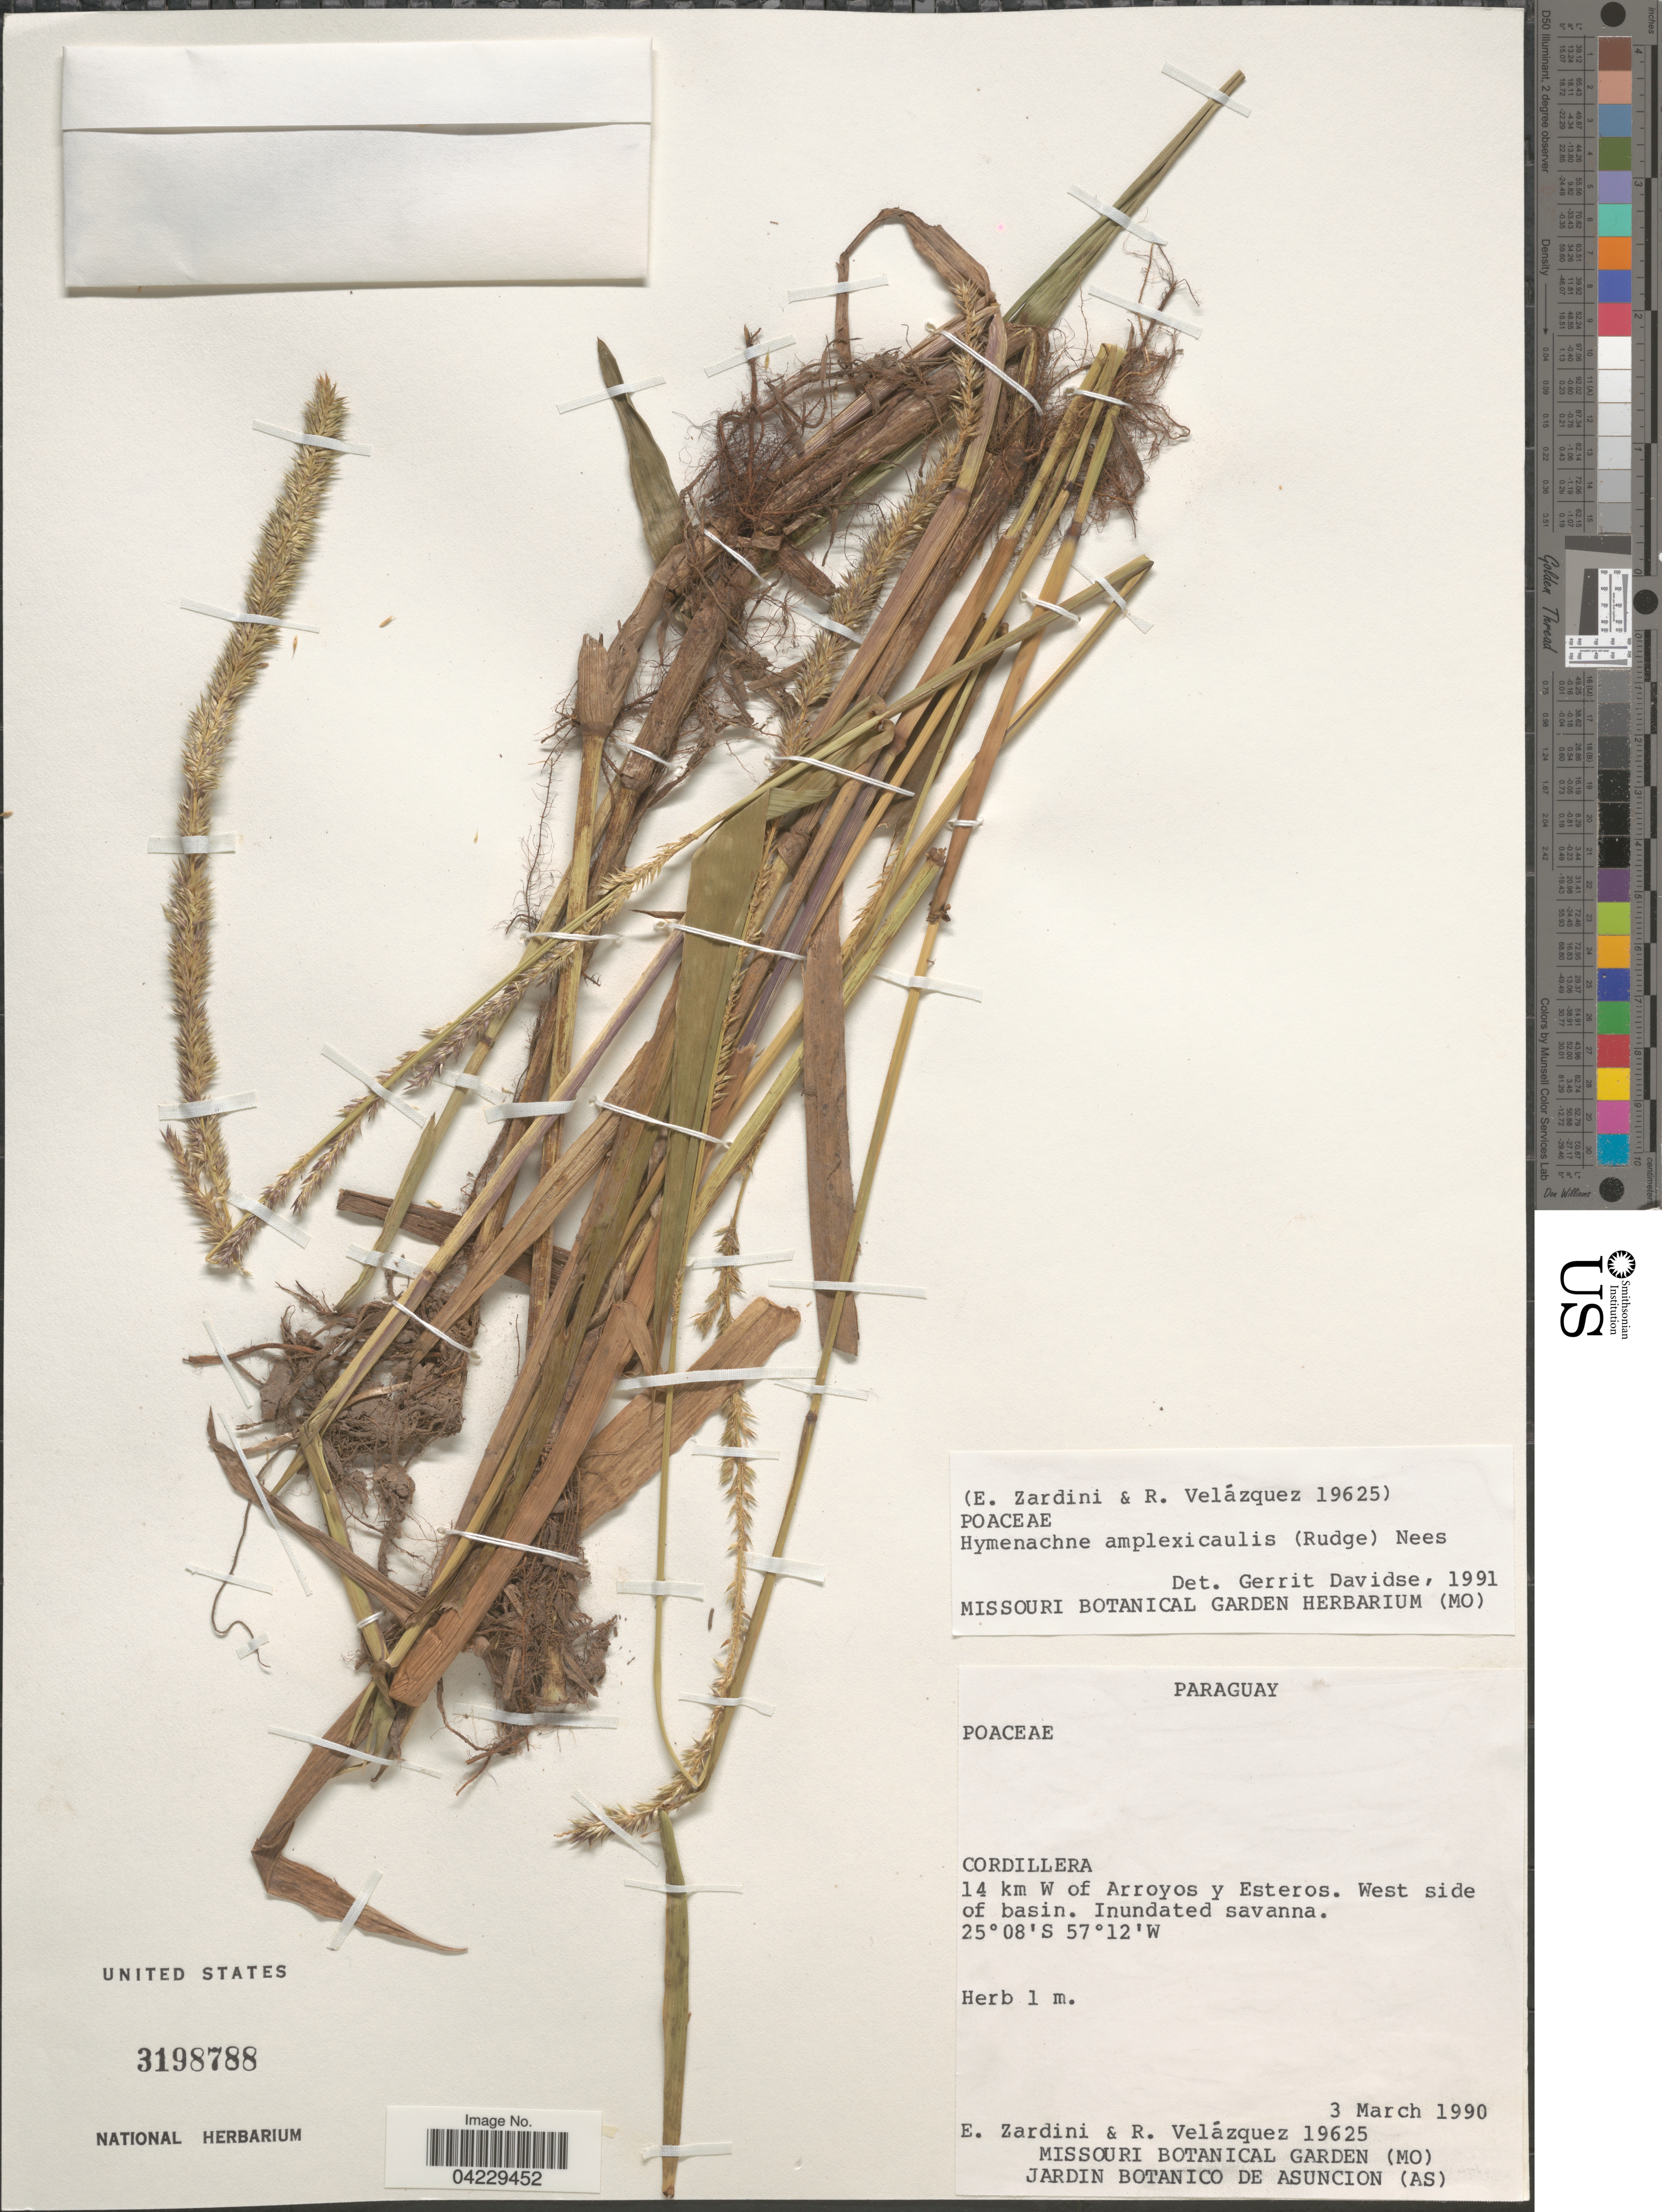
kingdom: Plantae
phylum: Tracheophyta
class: Liliopsida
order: Poales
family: Poaceae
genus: Hymenachne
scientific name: Hymenachne amplexicaulis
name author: (Rudge) Nees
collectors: E. Zardini & R. Velázquez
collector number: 19625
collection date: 1990-03-03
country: Paraguay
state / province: Cordillera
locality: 14 km W of Arroyos y Esteros. West side of basin.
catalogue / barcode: US 3198788